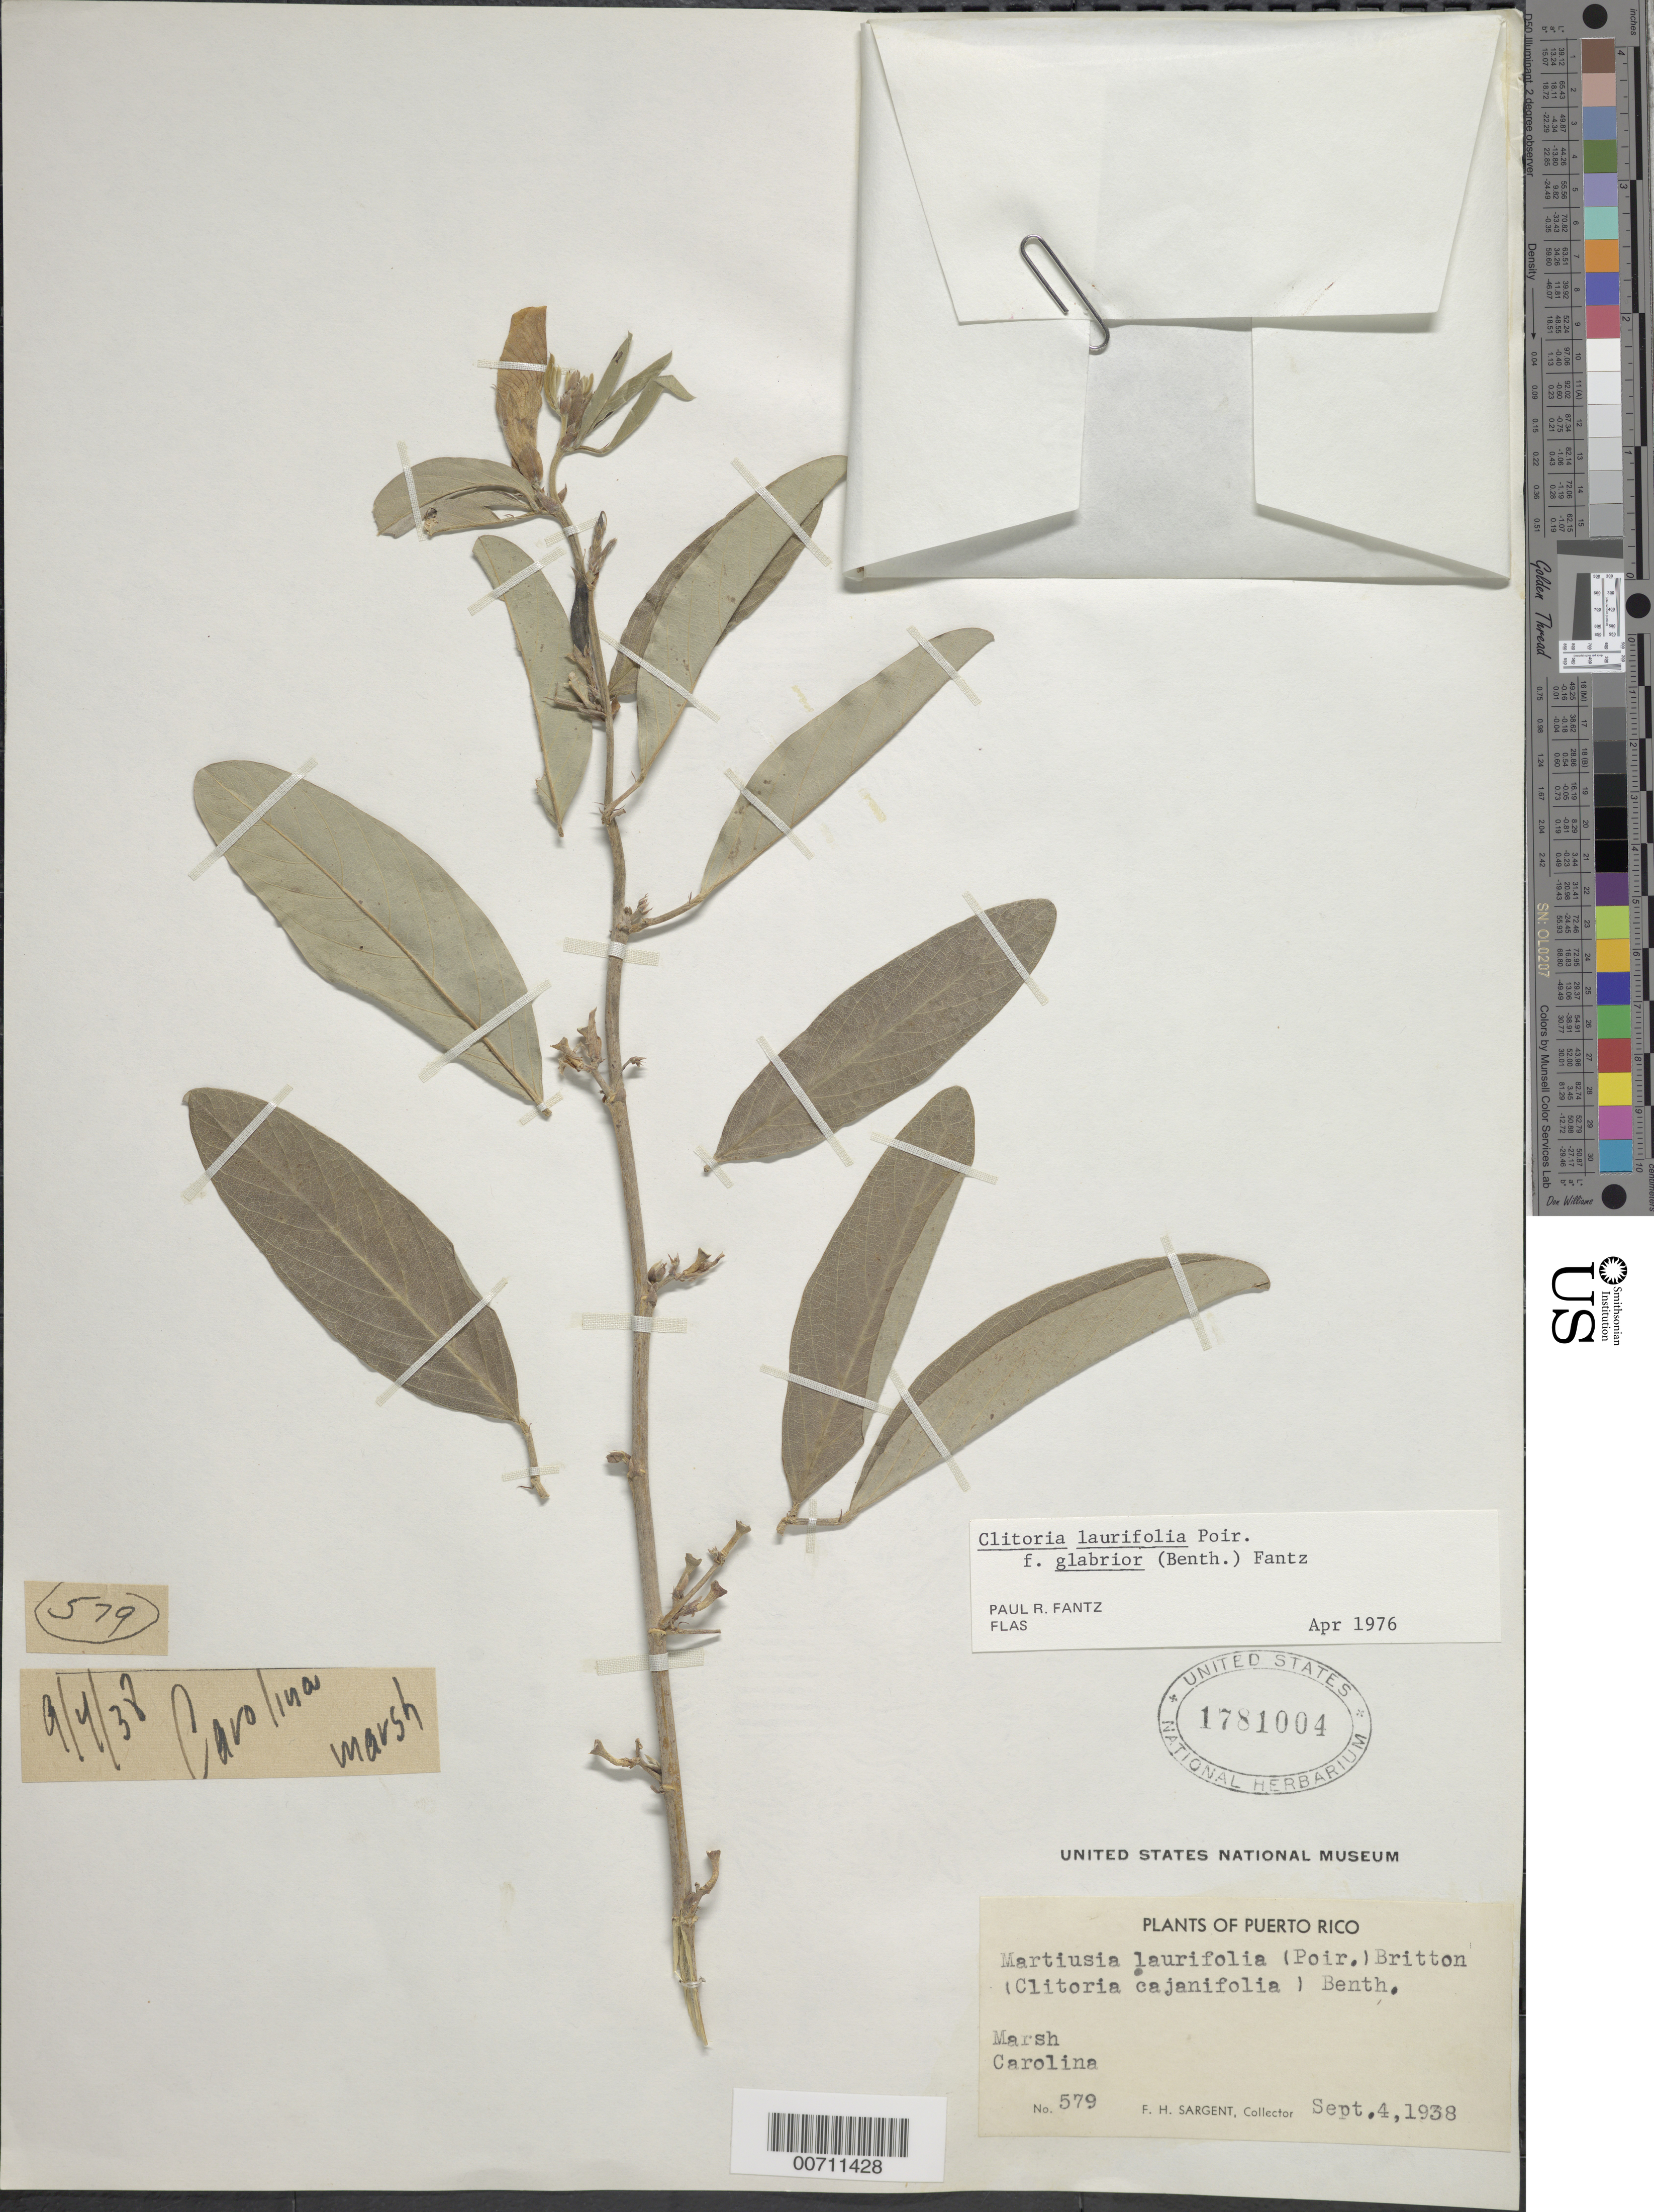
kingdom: Plantae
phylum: Tracheophyta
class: Magnoliopsida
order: Fabales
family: Fabaceae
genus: Clitoria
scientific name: Clitoria laurifolia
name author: Poir.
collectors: F. H. Sargent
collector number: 579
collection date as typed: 04 Sep 1938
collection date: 1938-09-04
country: Puerto Rico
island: Greater Antilles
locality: Carolina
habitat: Marsh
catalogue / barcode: US 1781004